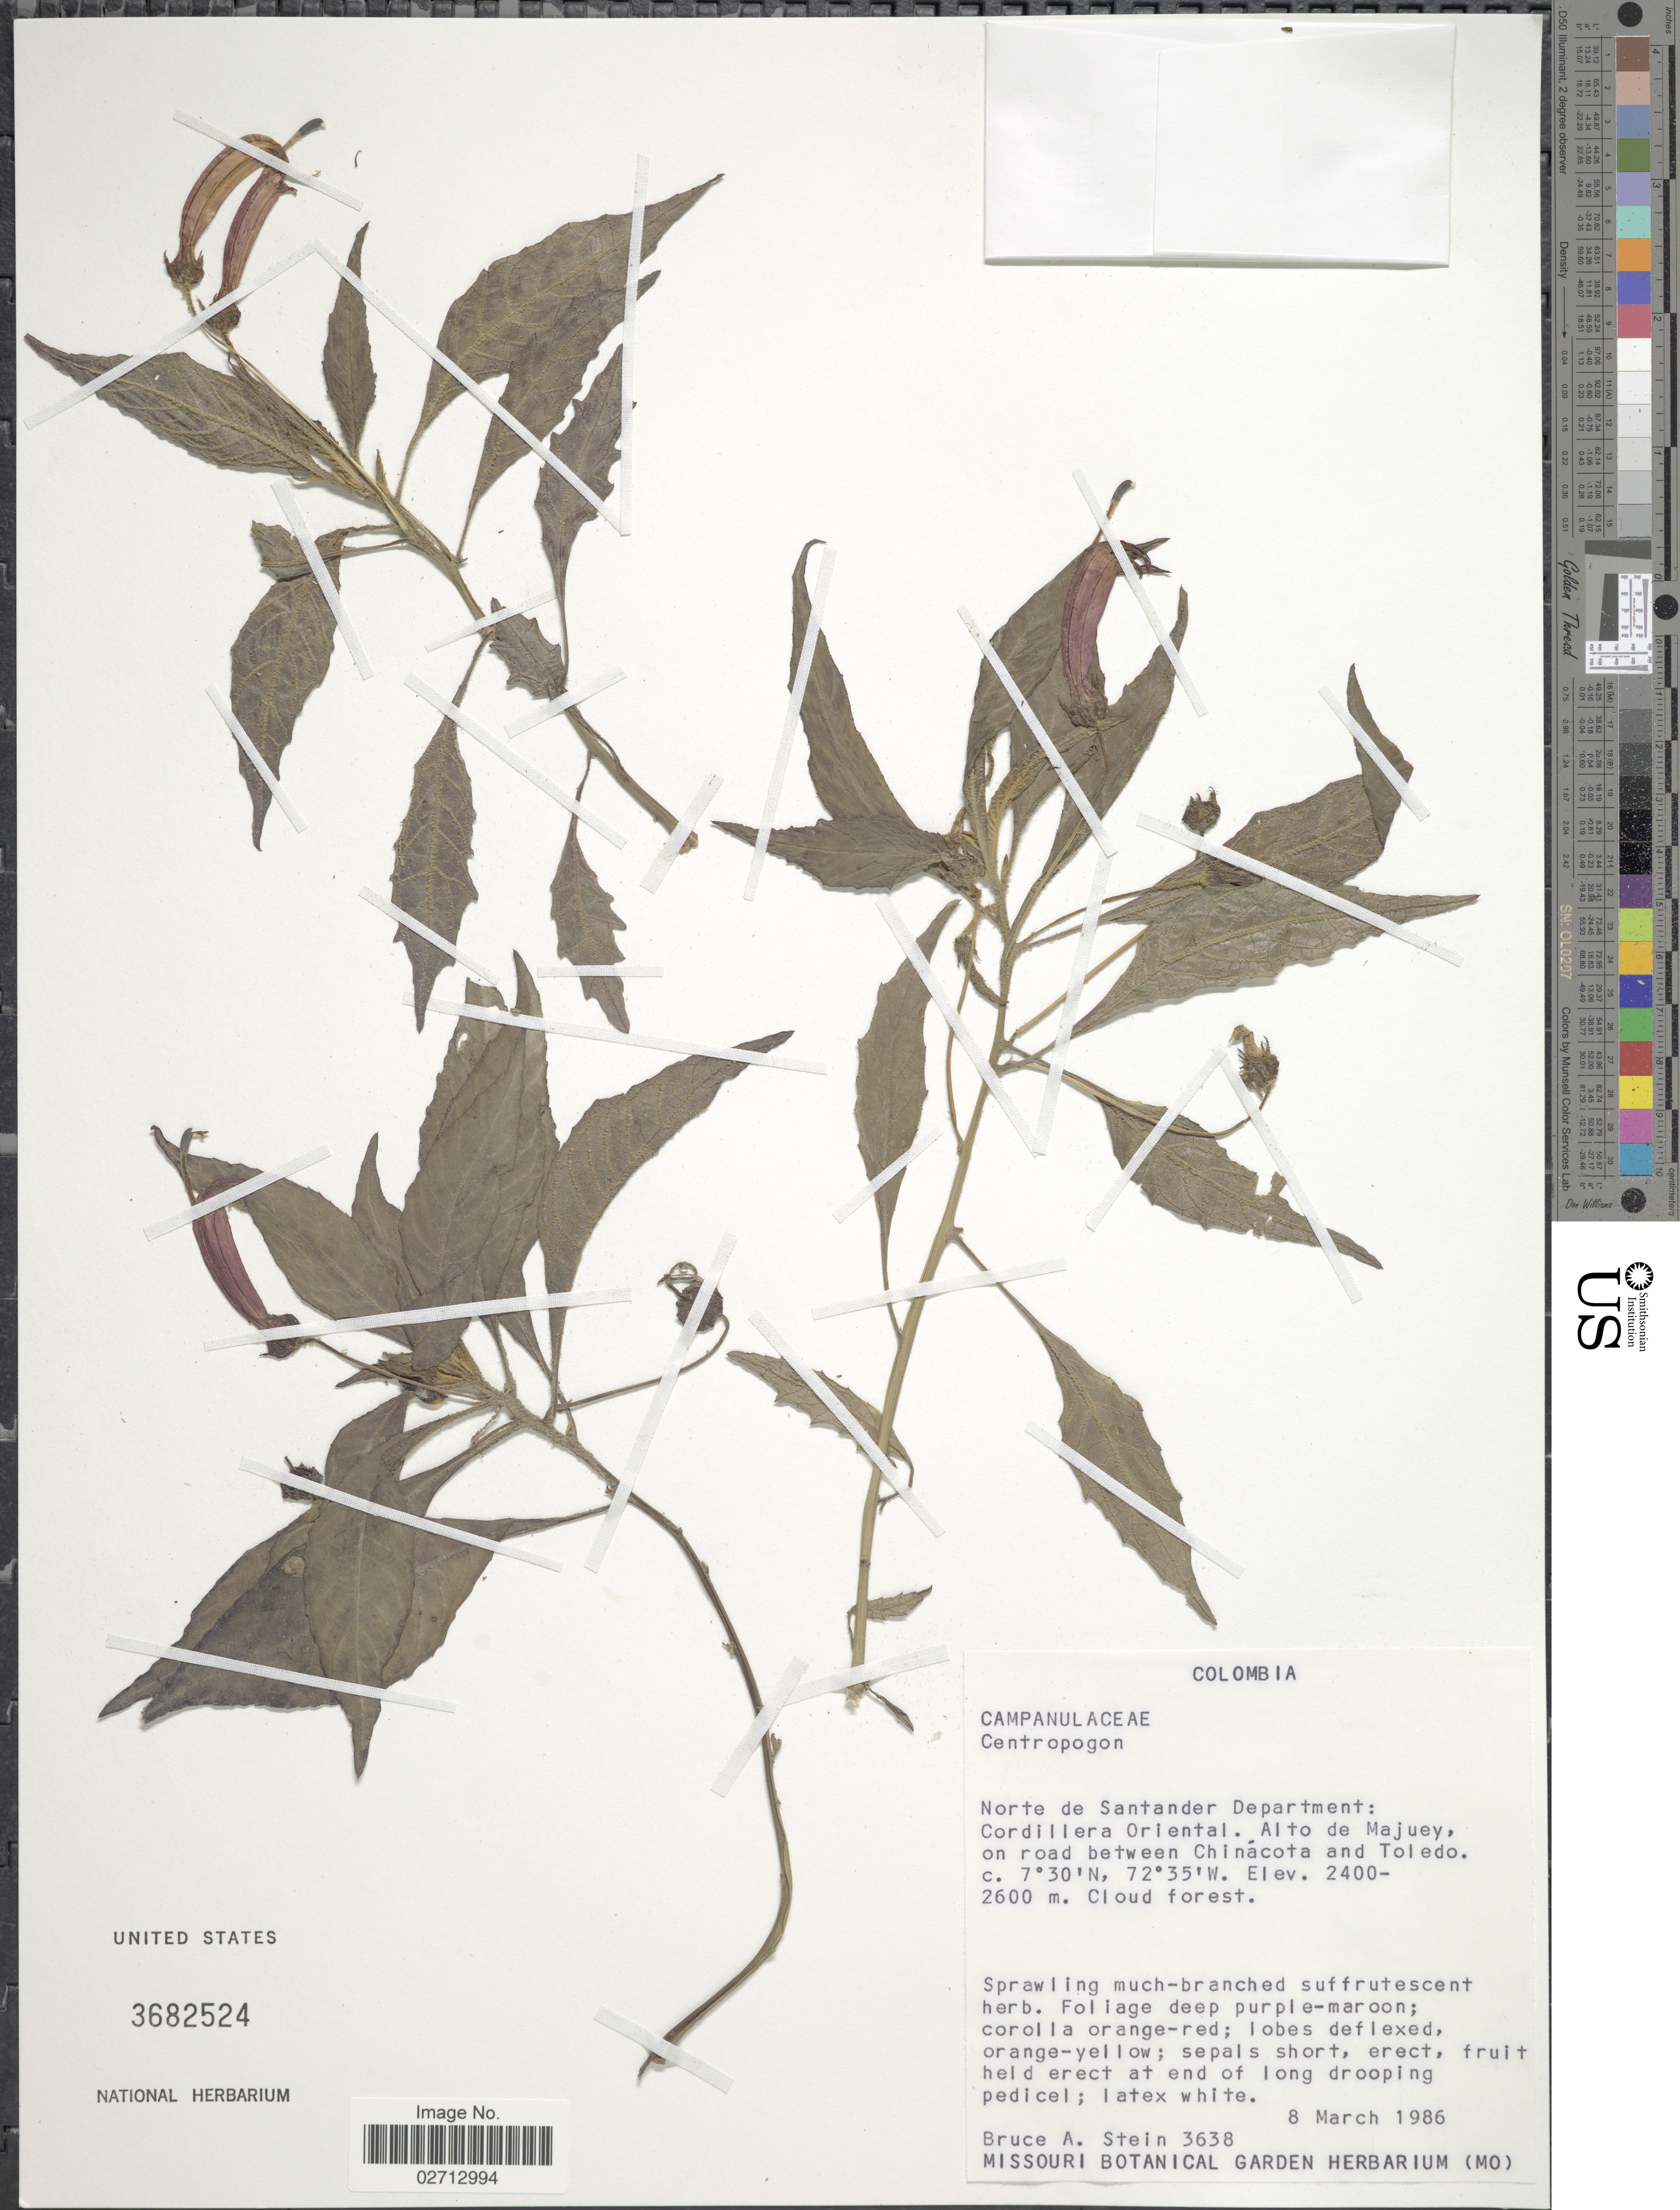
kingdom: Plantae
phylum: Tracheophyta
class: Magnoliopsida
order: Asterales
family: Campanulaceae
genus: Centropogon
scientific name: Centropogon sp.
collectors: B. A. Stein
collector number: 3638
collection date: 1986-03-08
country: Colombia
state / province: Norte de Santander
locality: Cordillera Oriental. Alto de Majuey, on road between Chinacota and Toledo.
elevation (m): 2400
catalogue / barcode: US 3682524